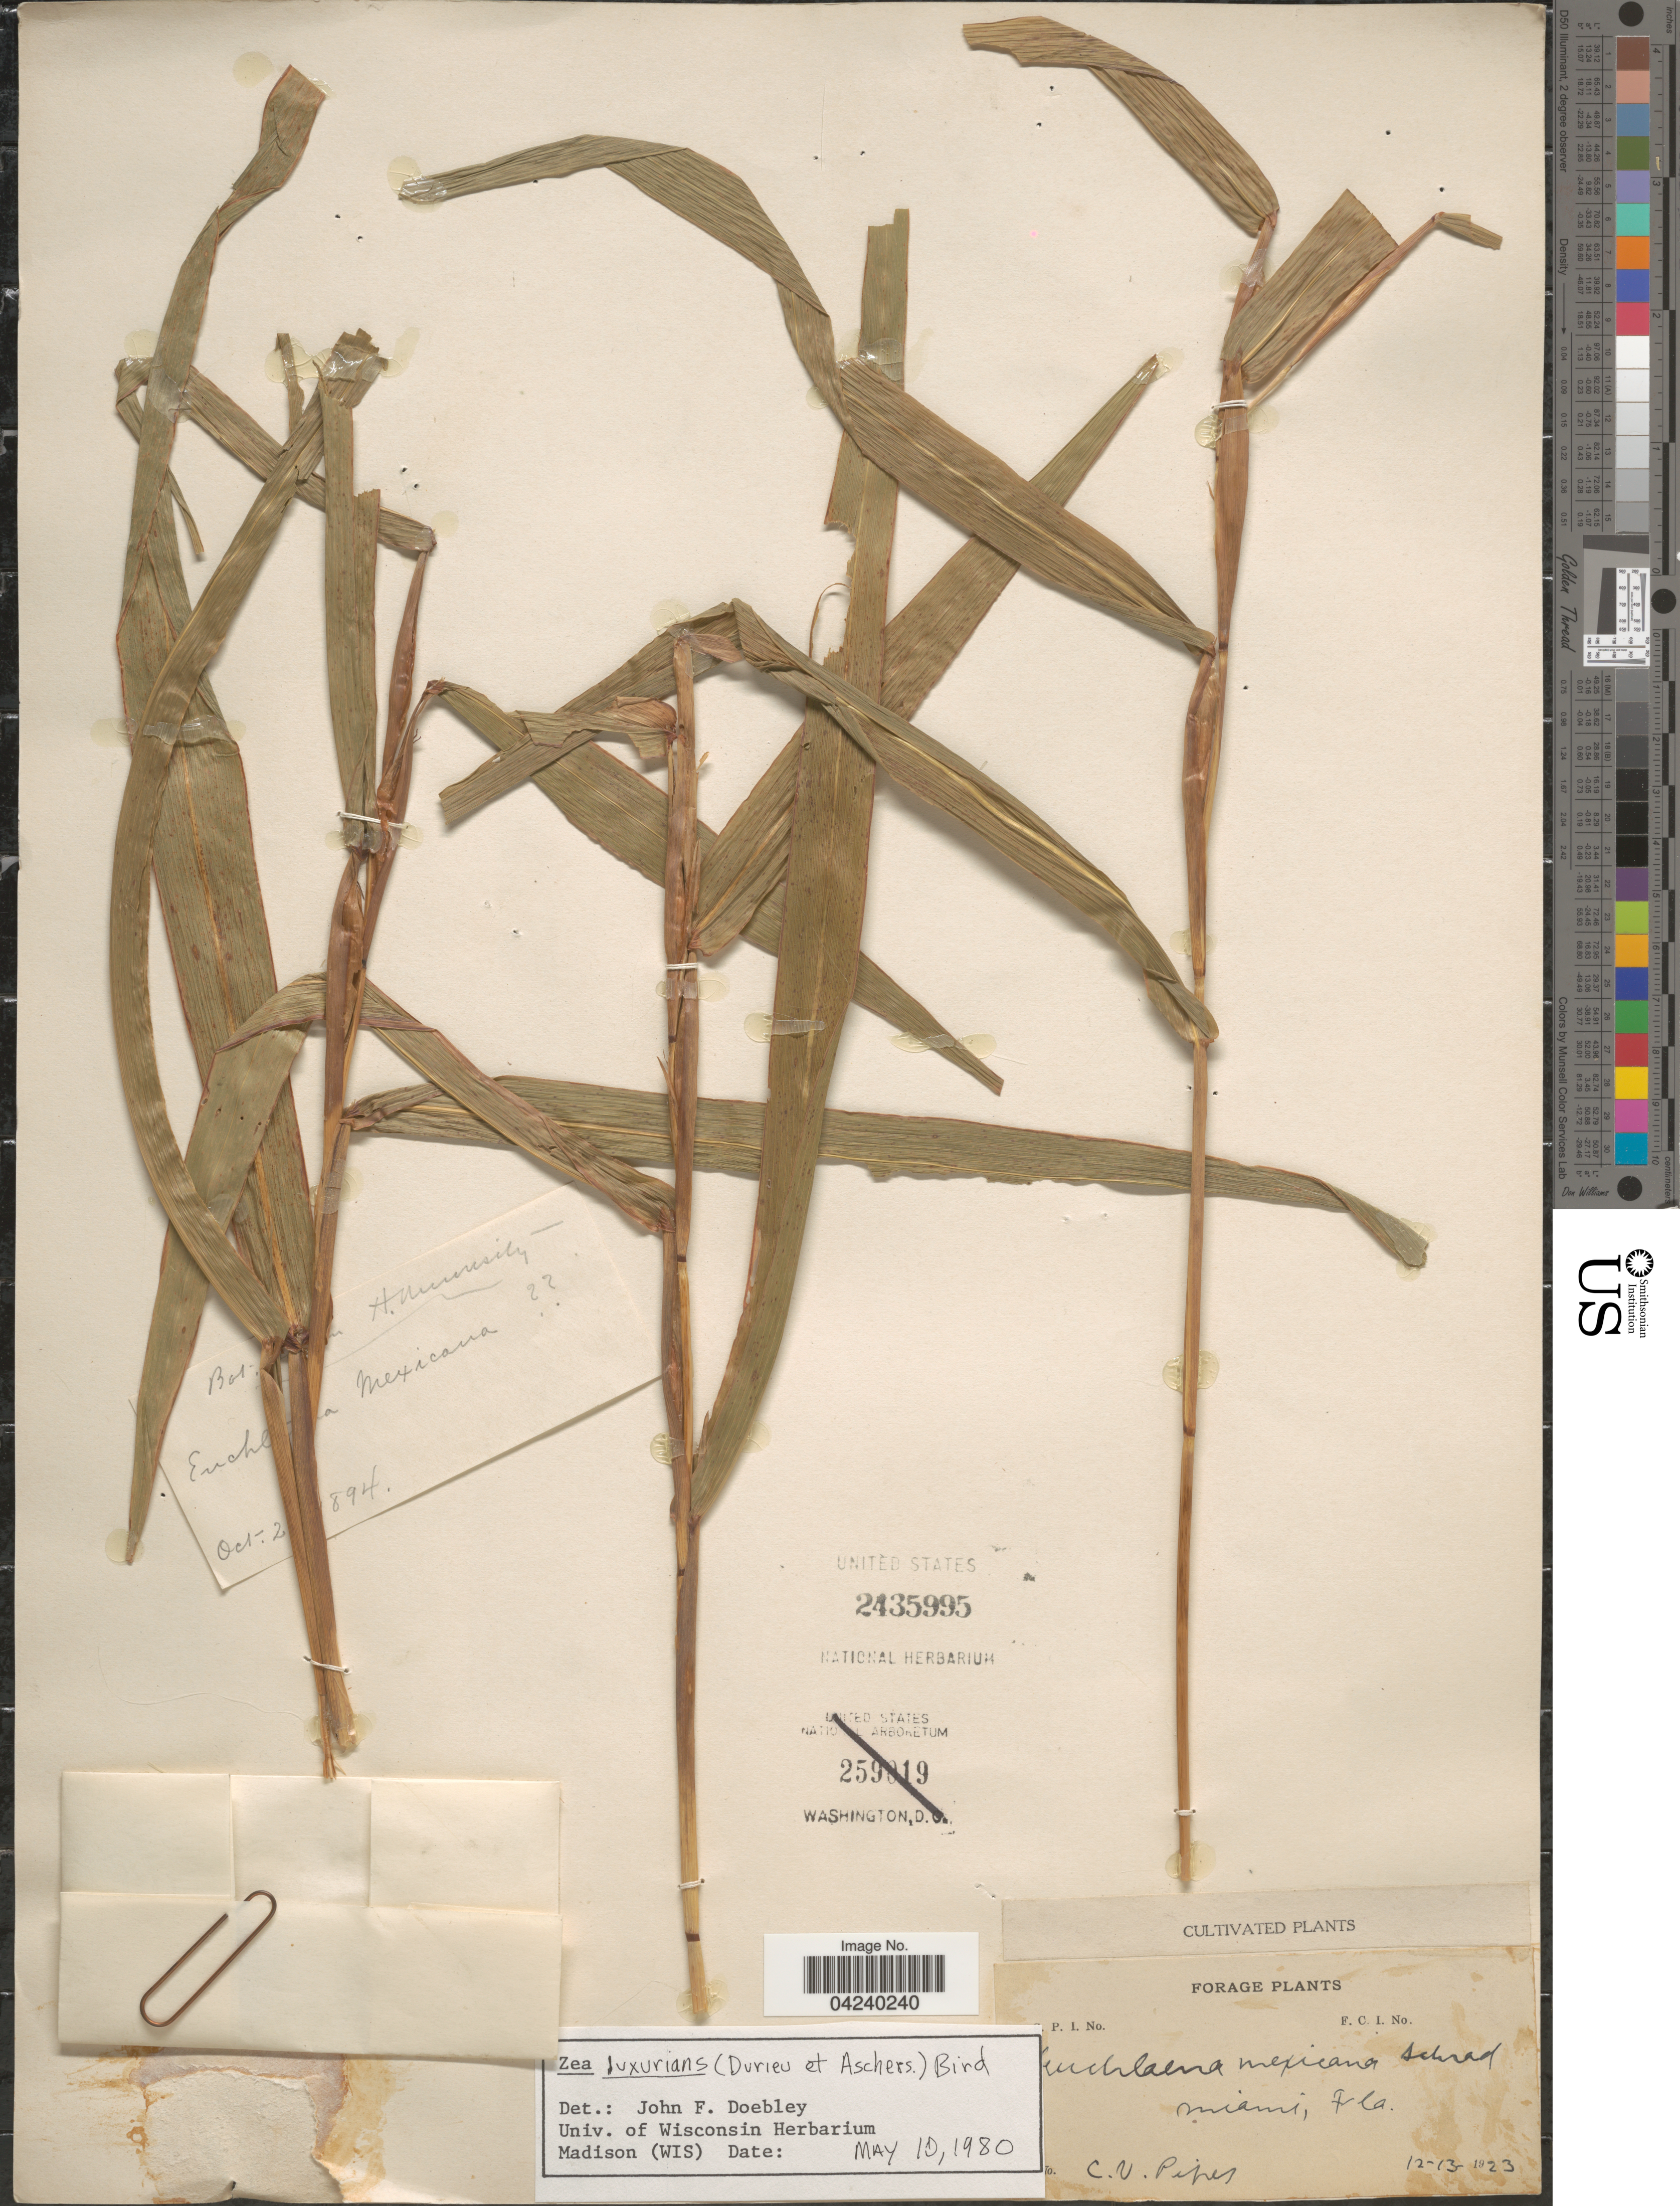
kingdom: Plantae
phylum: Tracheophyta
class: Liliopsida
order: Poales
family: Poaceae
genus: Zea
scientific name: Zea luxurians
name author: (Durieu & Asch.) R.M. Bird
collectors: C. V. Piper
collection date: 1923-12-13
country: United States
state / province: Florida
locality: Miami.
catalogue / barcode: US 2435995